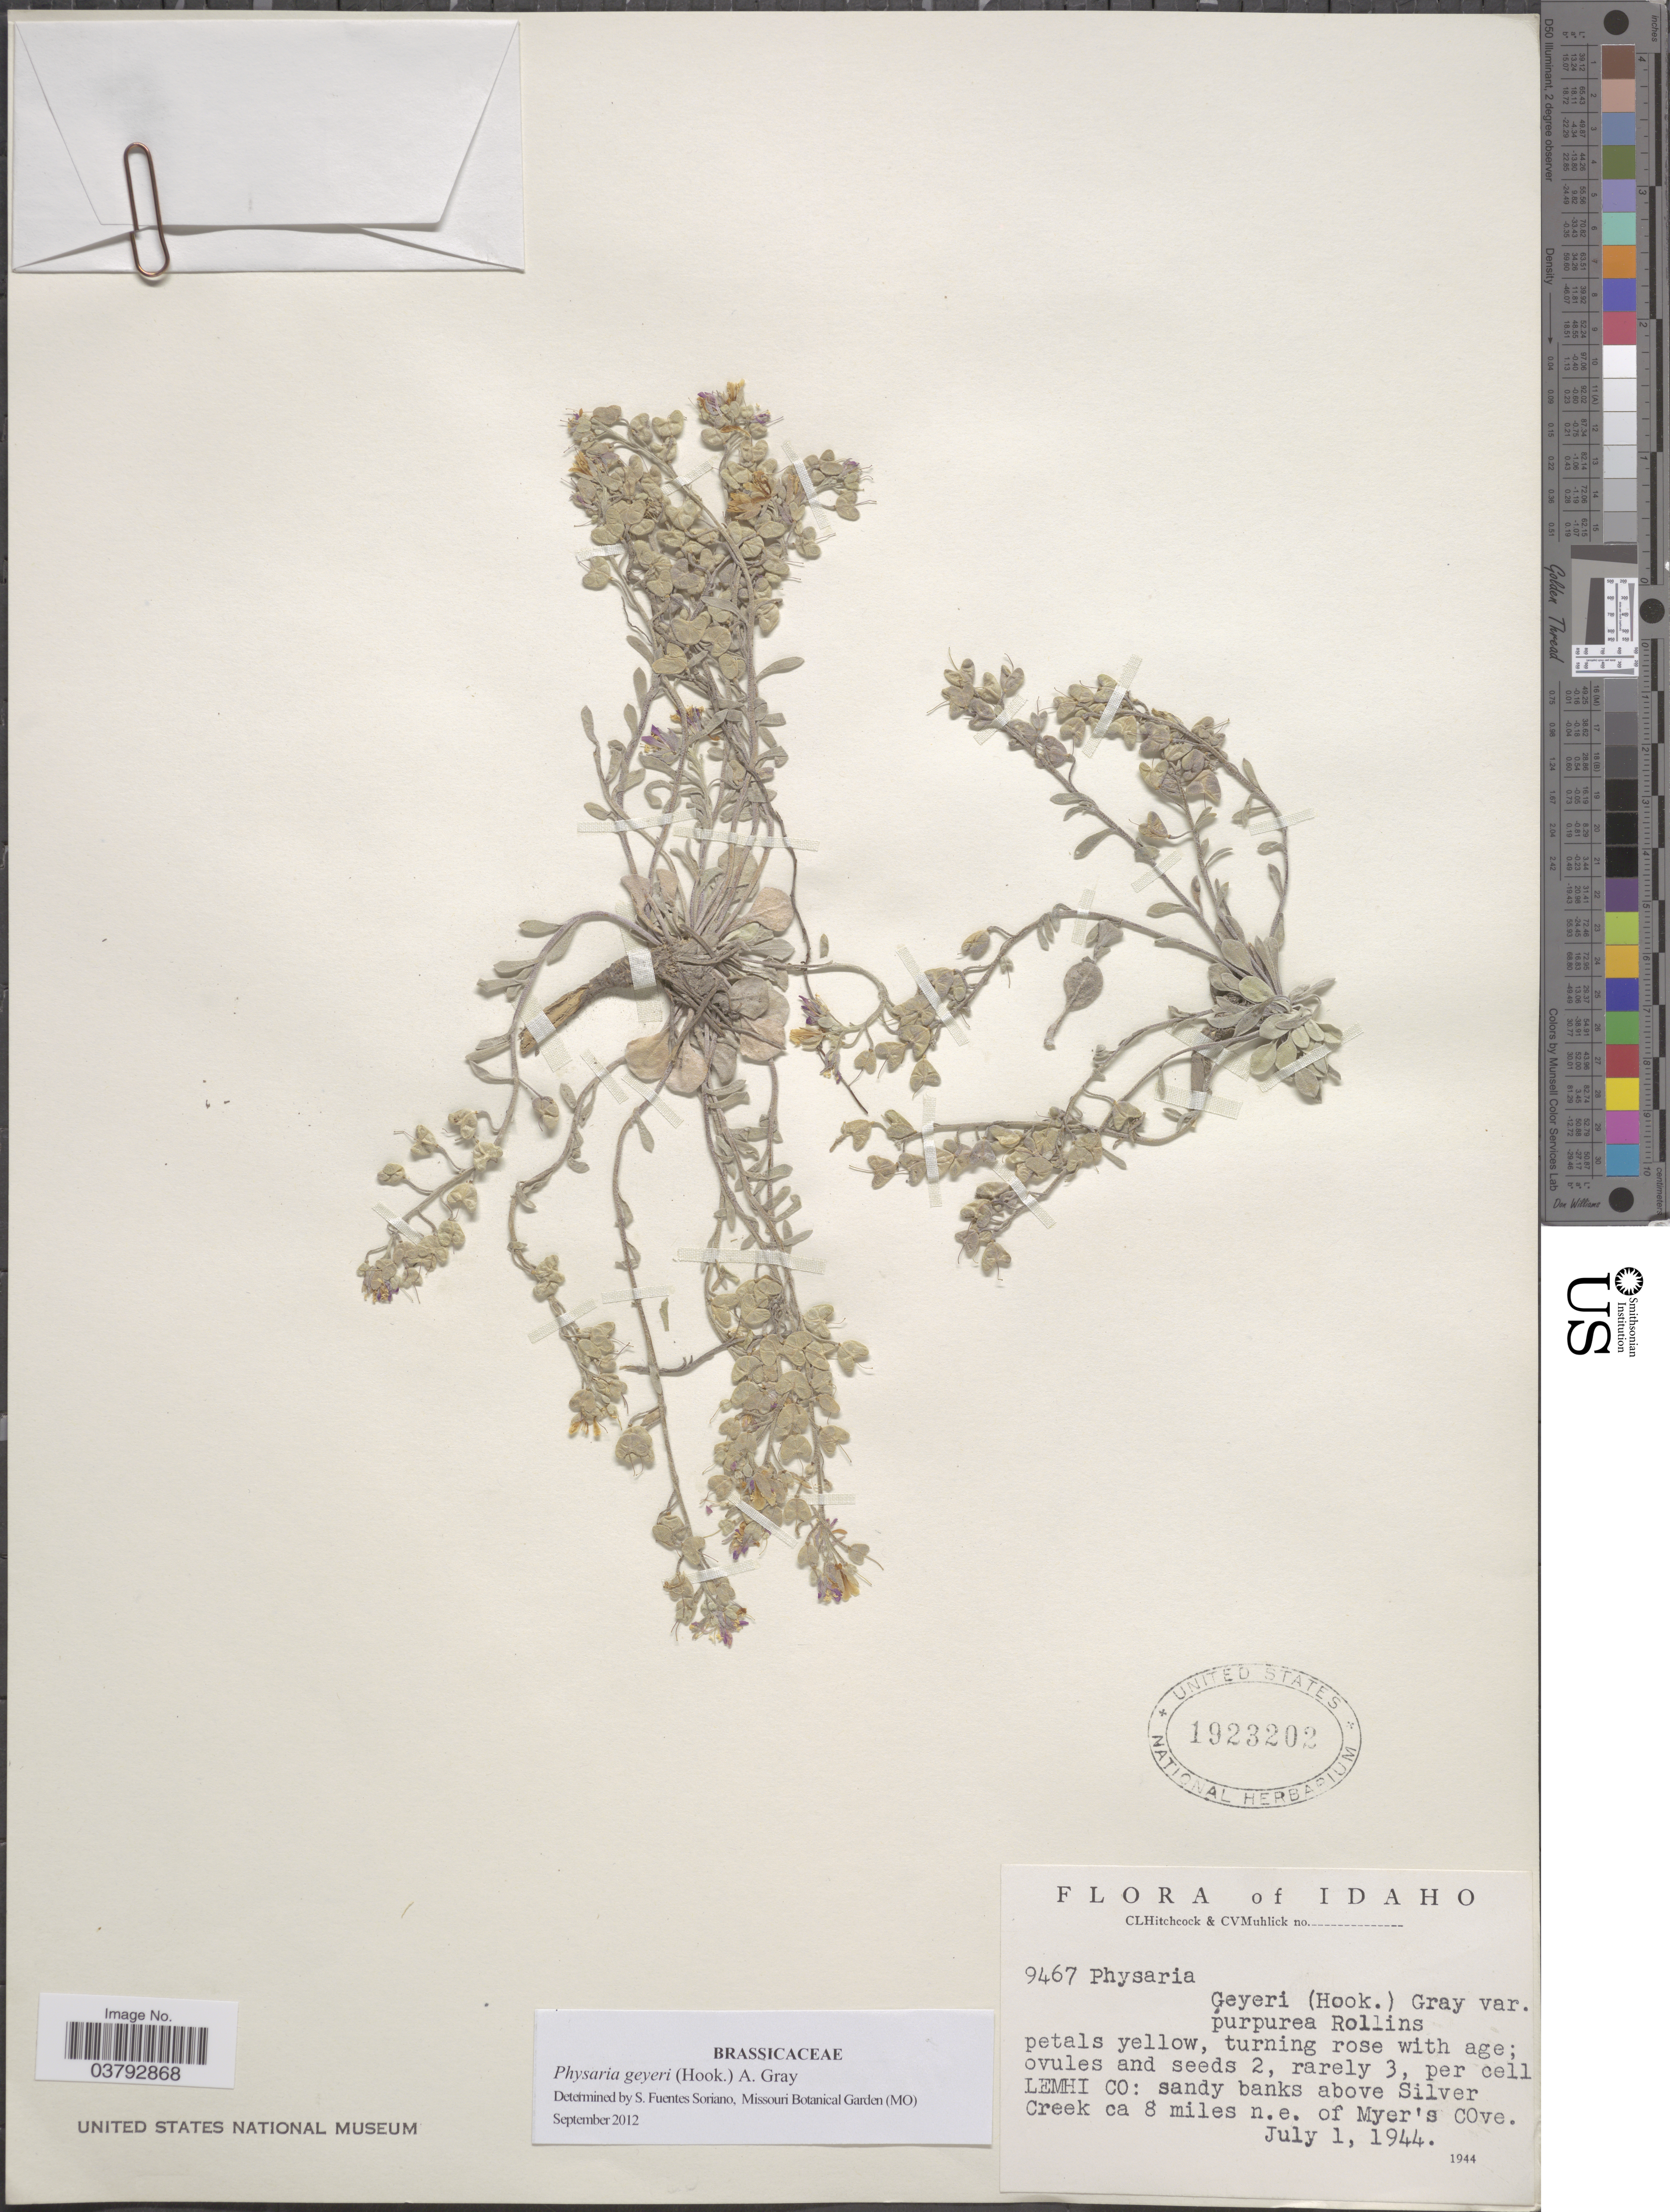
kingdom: Plantae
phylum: Tracheophyta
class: Magnoliopsida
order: Brassicales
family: Brassicaceae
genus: Physaria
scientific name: Physaria geyeri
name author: (Hook.) A. Gray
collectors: C. L. Hitchcock & C. V. Muhlick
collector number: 9467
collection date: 1944-07-01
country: United States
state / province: Idaho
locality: Lemhi Co: sandy banks above Silver Creek ca 8 miles n.e. of Myer's Cove.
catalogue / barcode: US 1923202